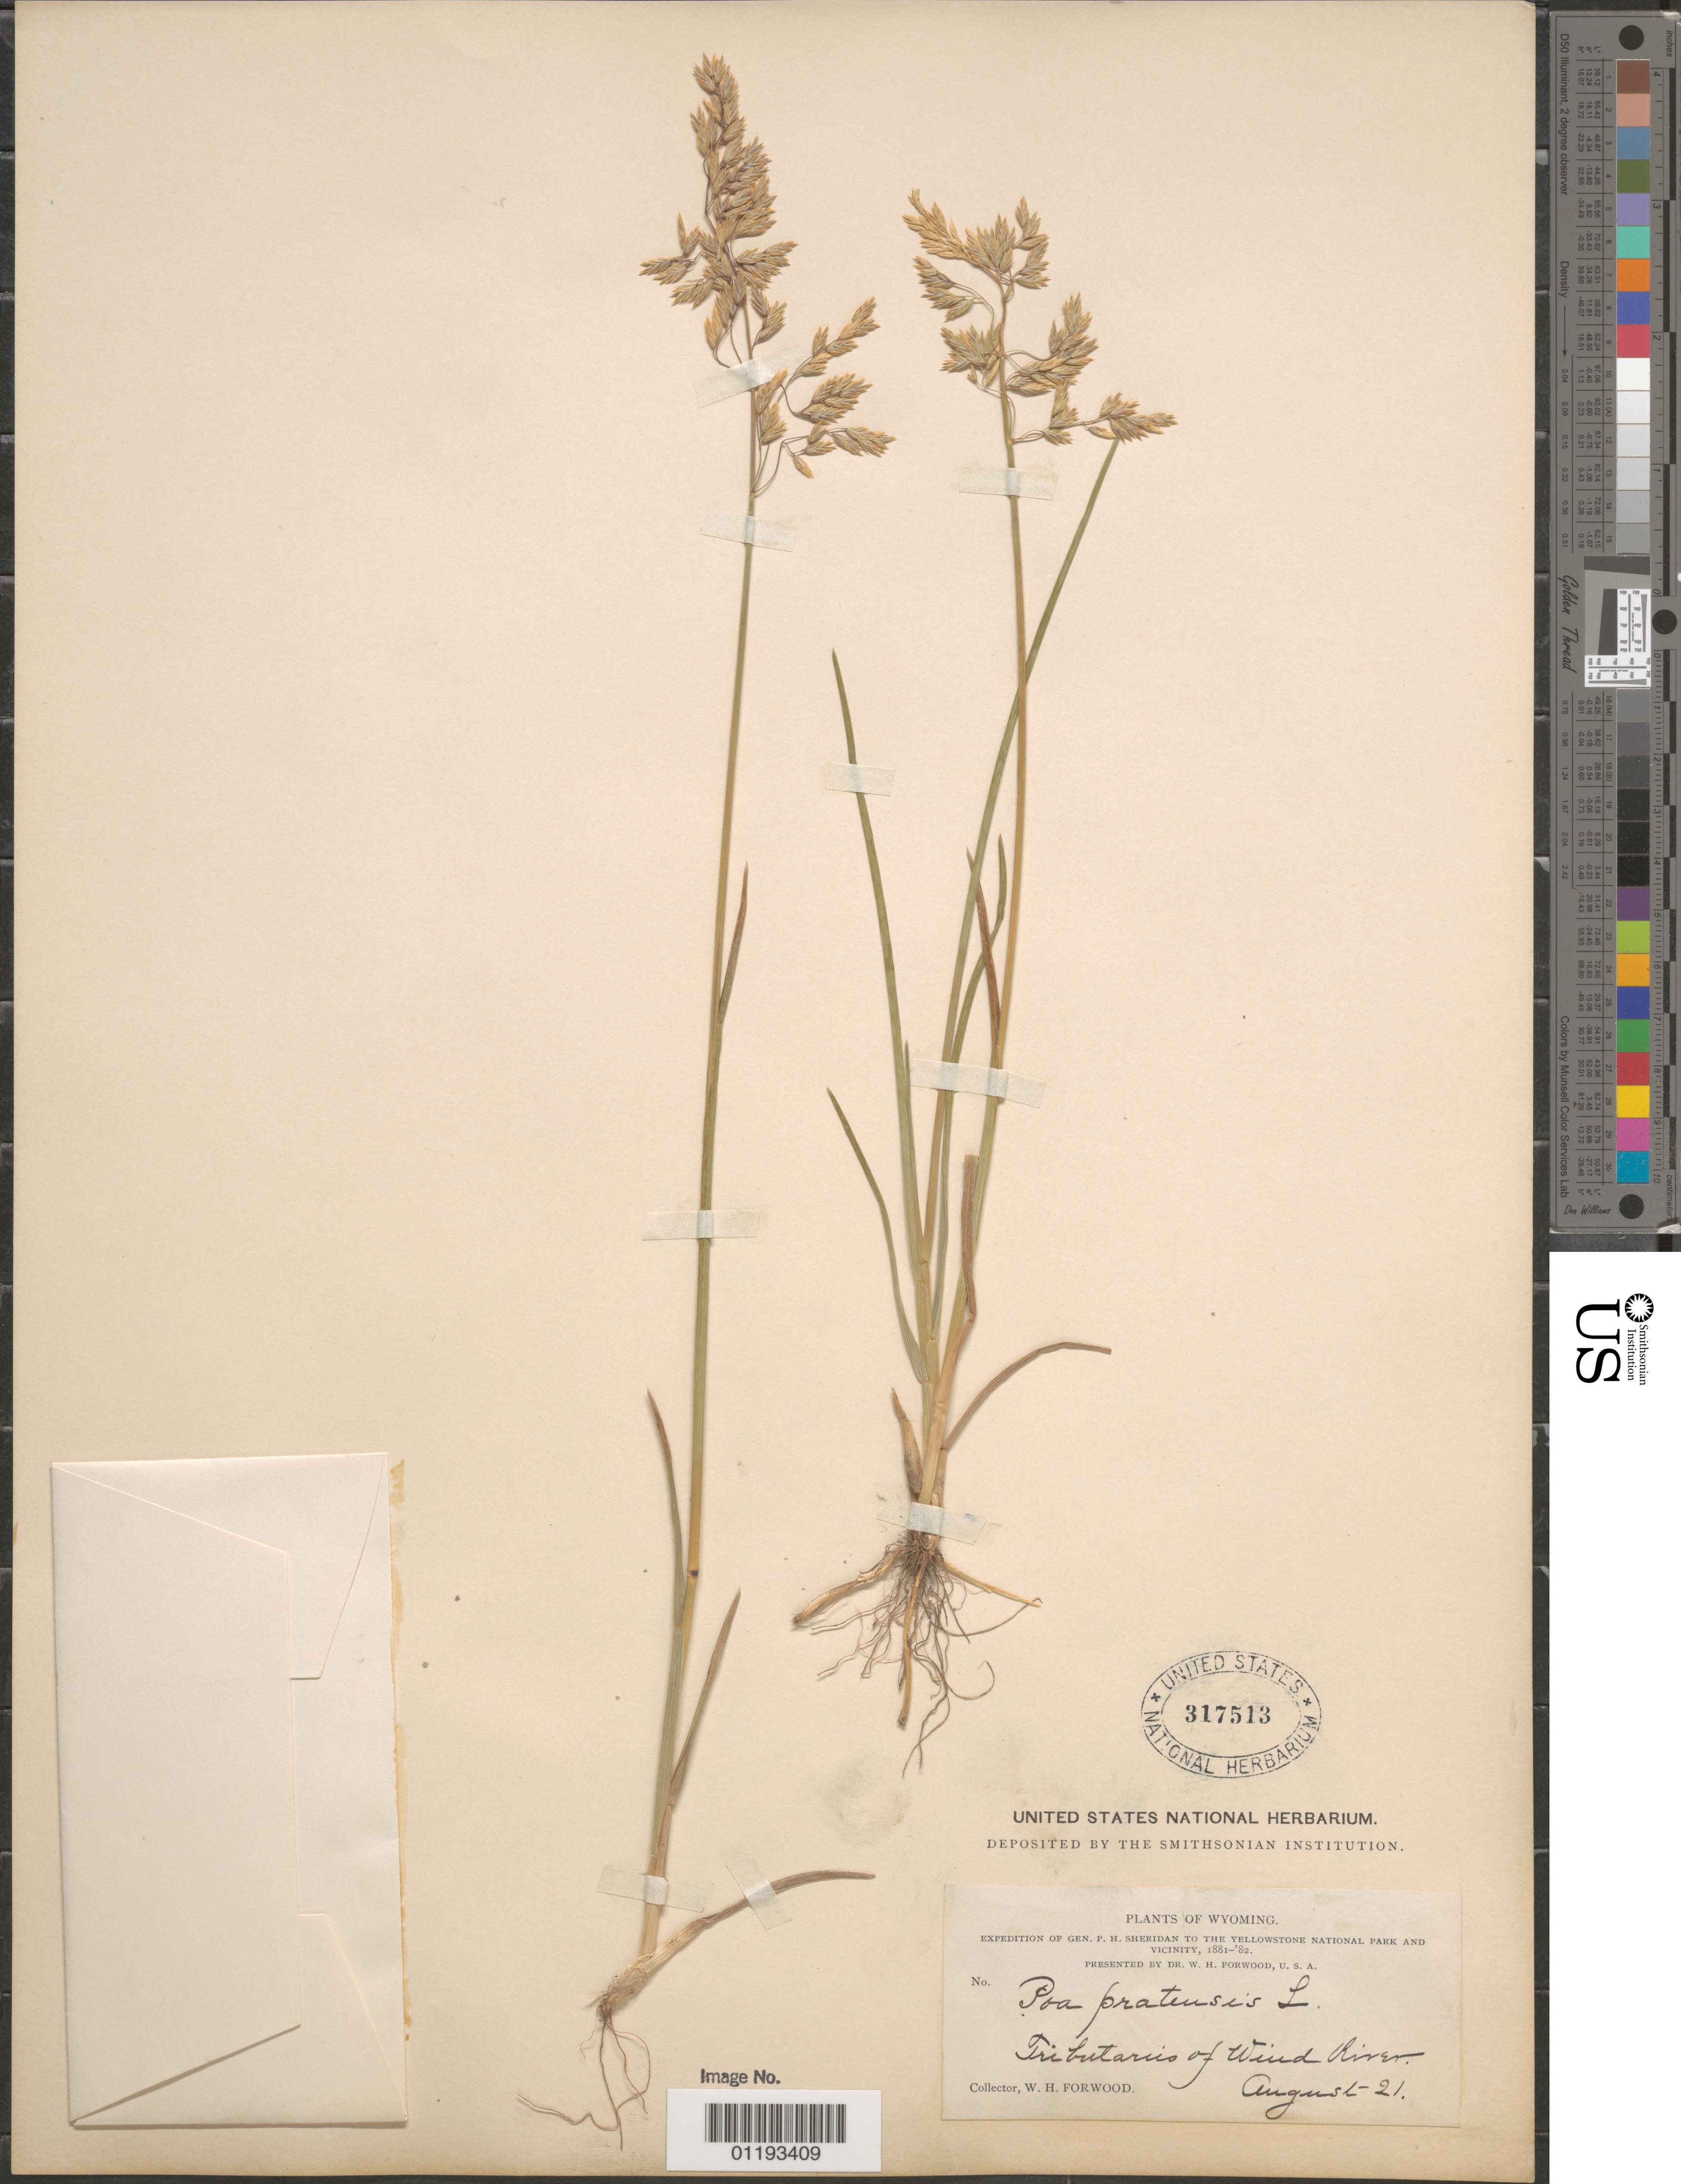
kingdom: Plantae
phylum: Tracheophyta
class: Liliopsida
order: Poales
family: Poaceae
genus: Poa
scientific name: Poa pratensis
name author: L.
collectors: W. Forwood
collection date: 1881-08-21/1882-08-21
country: United States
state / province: Wyoming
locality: Tributaries of Wind River.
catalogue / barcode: US 317513